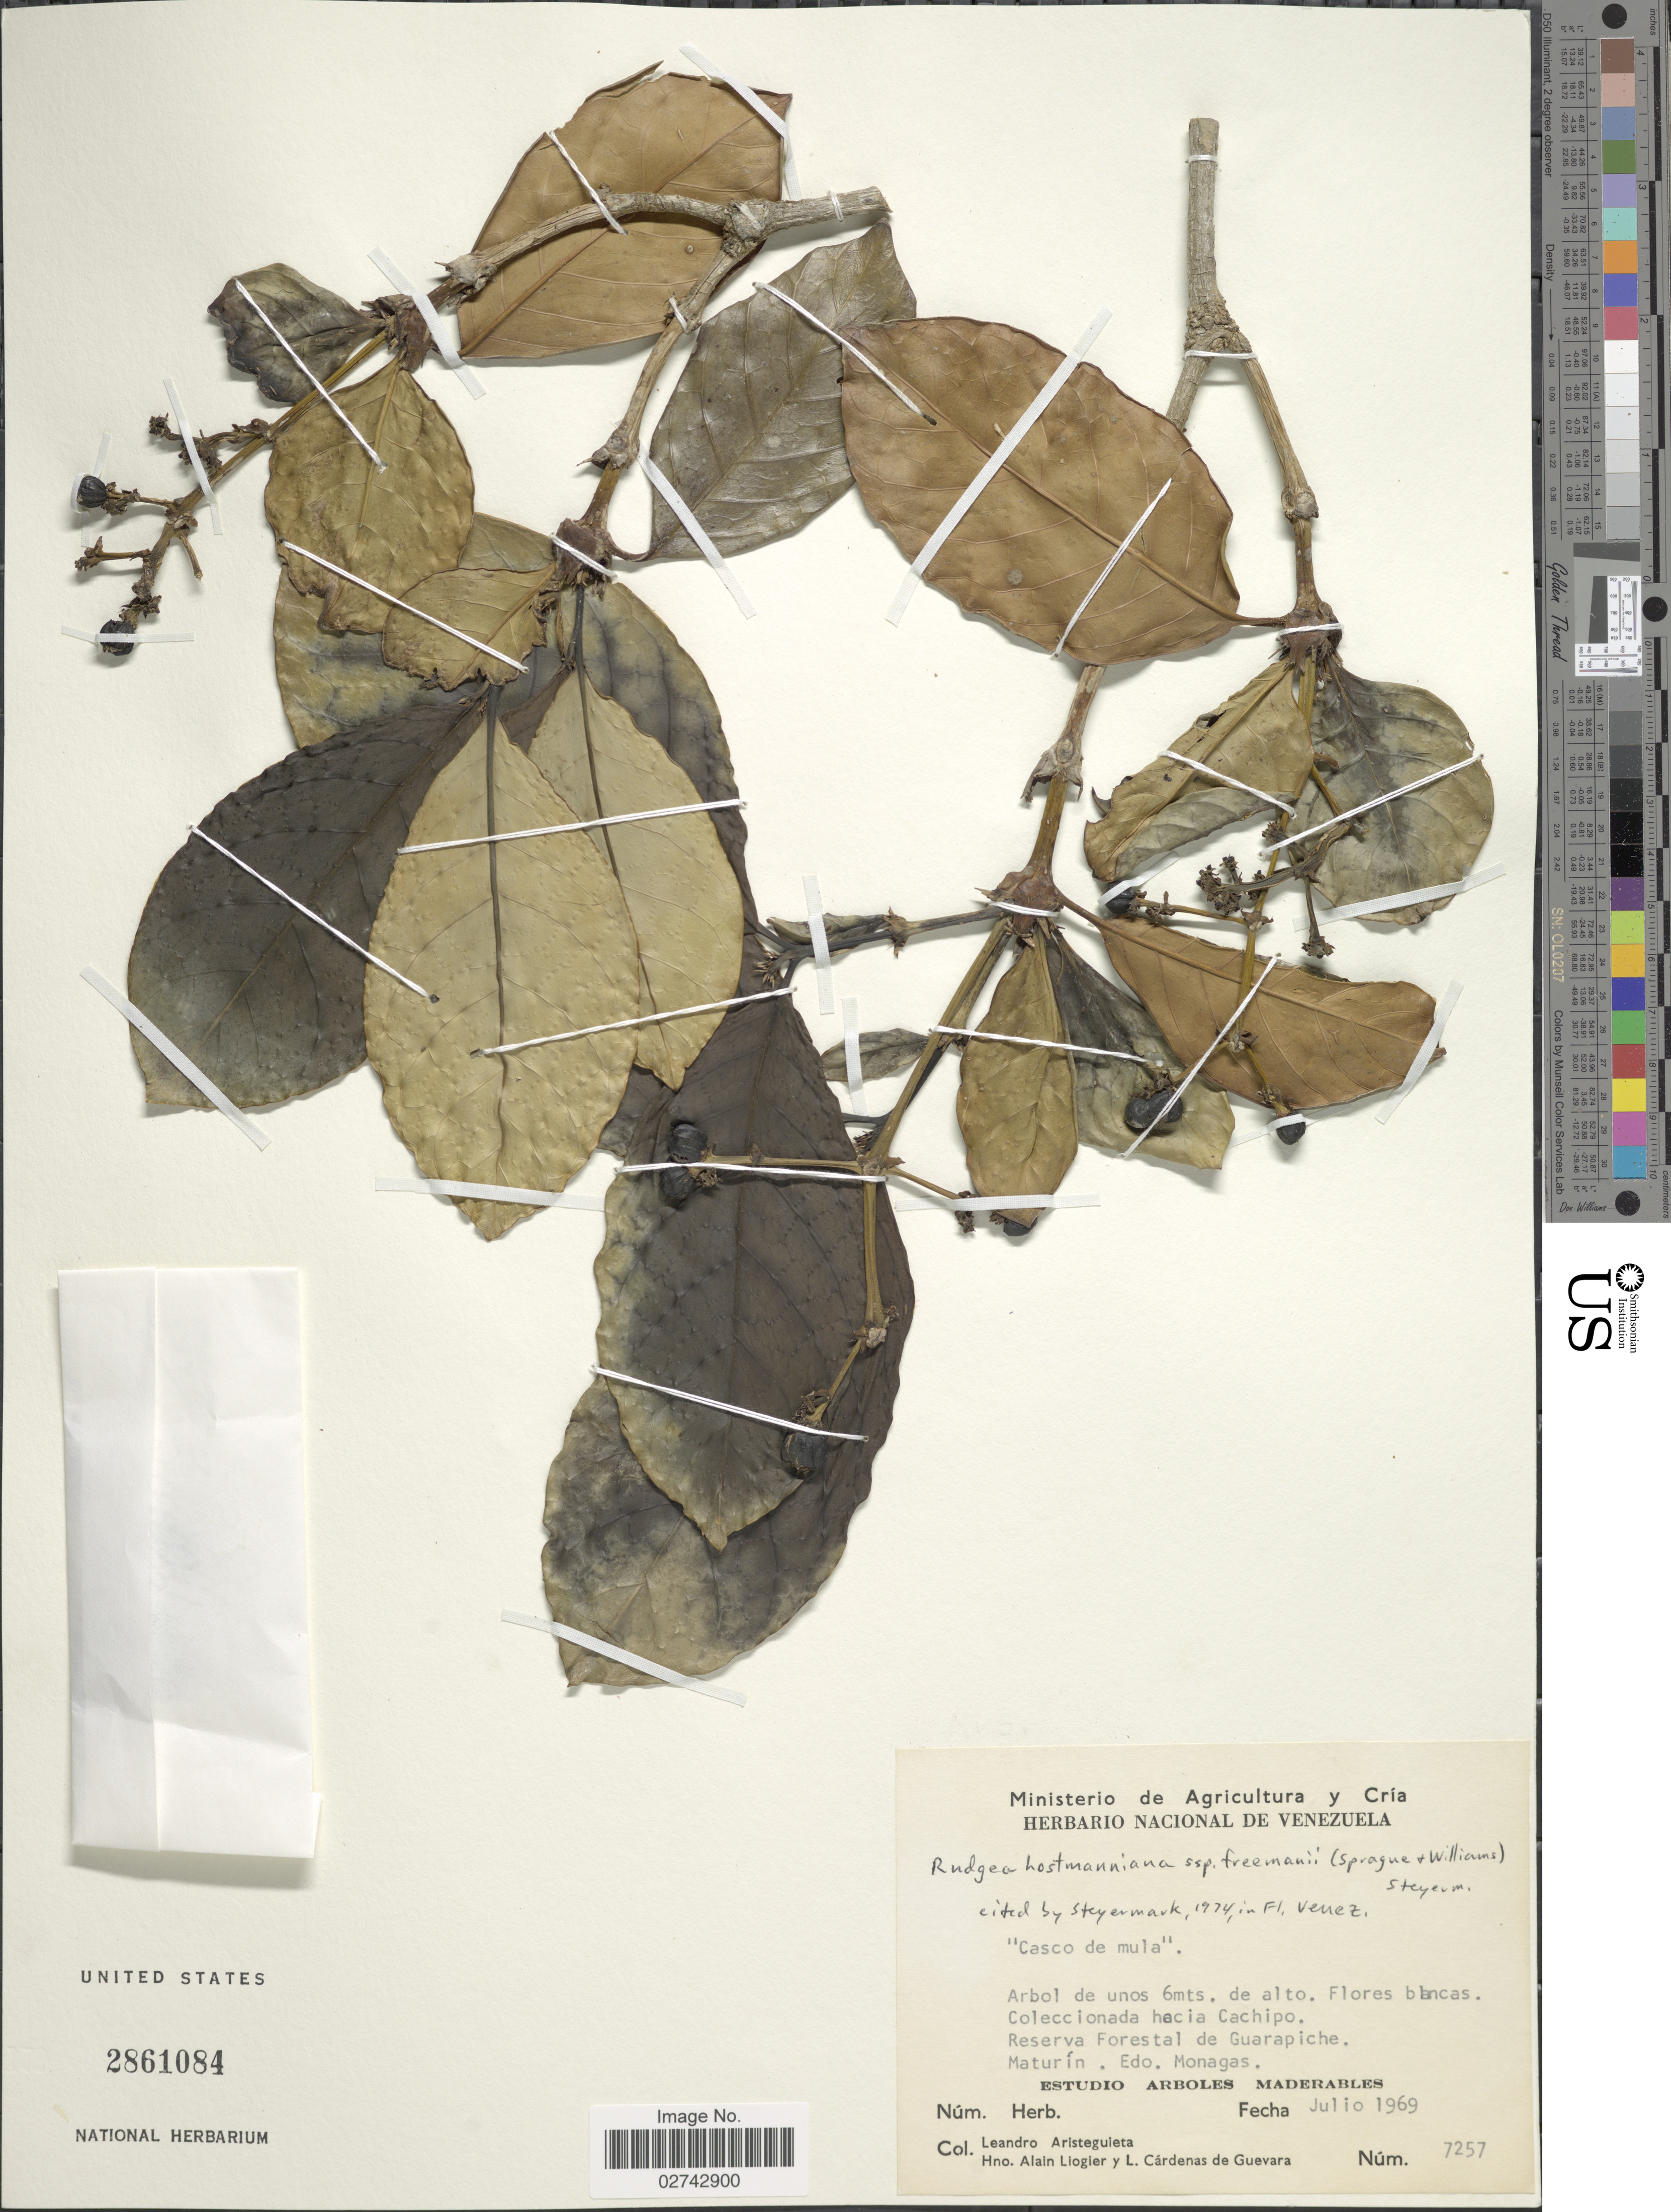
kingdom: Plantae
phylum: Tracheophyta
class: Magnoliopsida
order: Gentianales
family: Rubiaceae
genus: Rudgea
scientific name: Rudgea hostmanniana subsp. freemanii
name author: (C. Sprague & R.O. Williams ex R.O. Williams & Cheesman) Steyerm.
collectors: L. Aristeguieta, A. H. Liogier & L. De Guevara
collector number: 7257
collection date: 1969-07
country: Venezuela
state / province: Monagas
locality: Coleccionada hacia cachipo. Reserva Forestal de Guarapiche Maturin.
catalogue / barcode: US 2861084